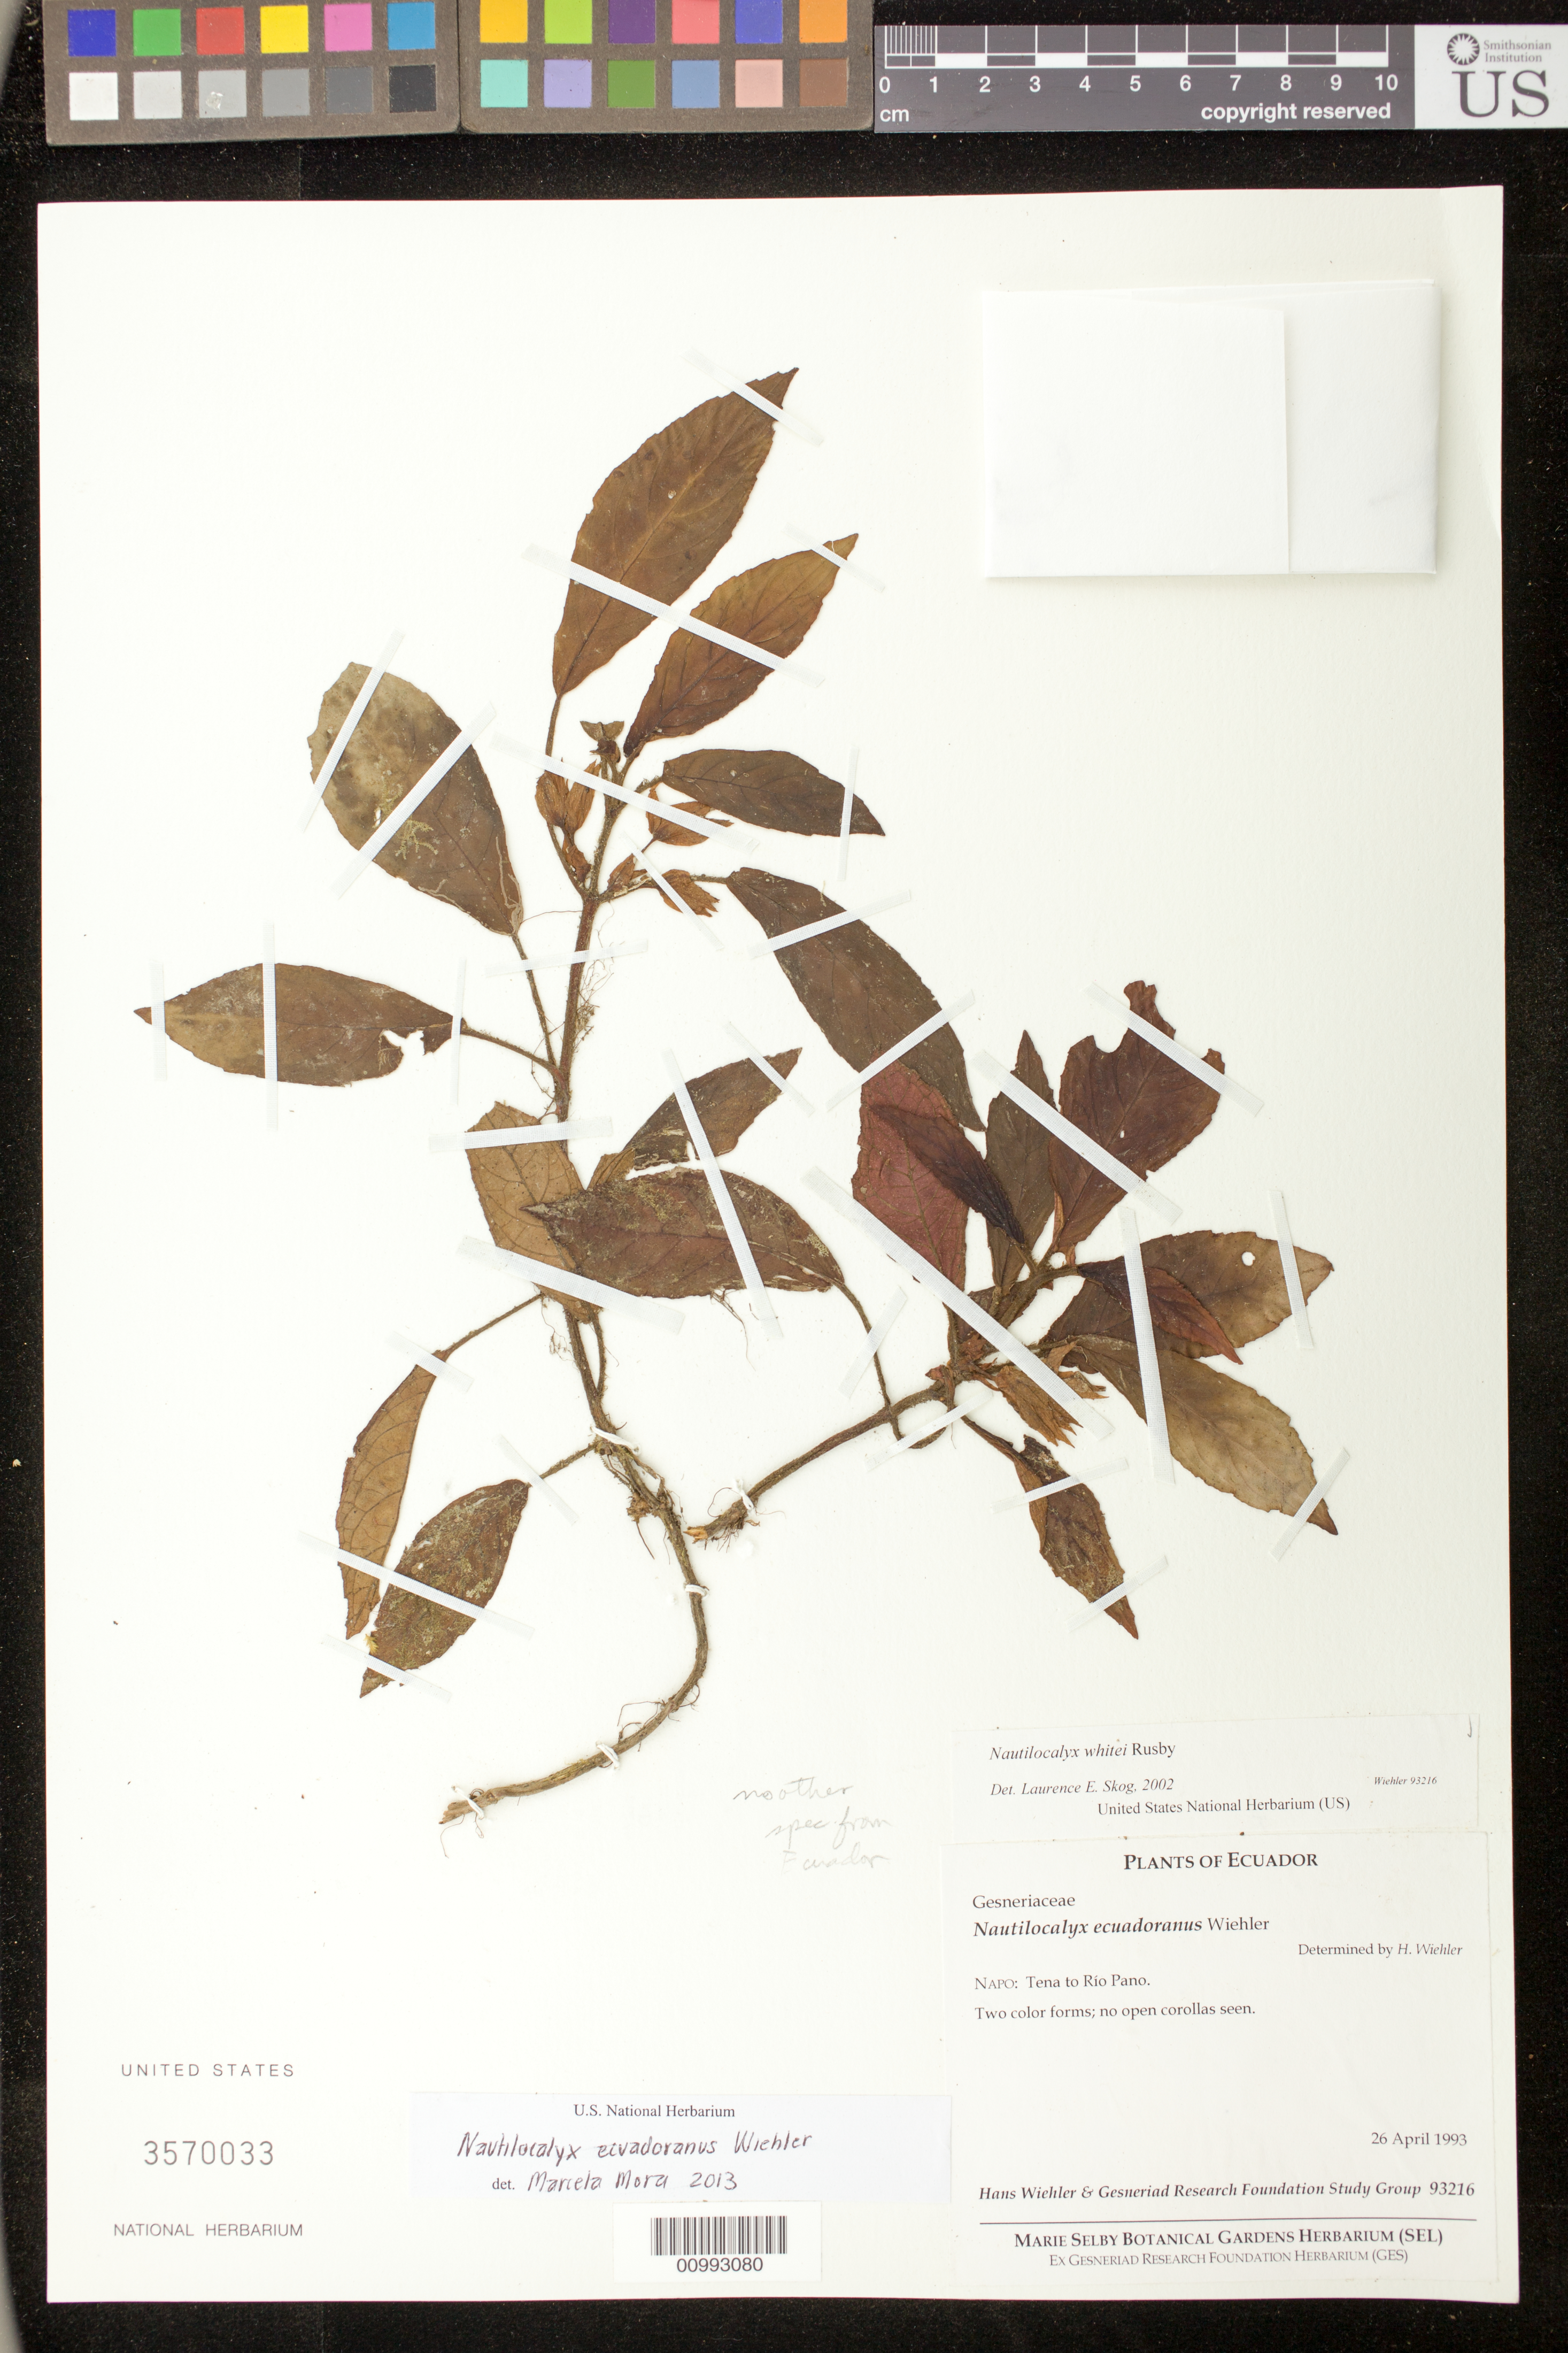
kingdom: Plantae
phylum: Tracheophyta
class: Magnoliopsida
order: Lamiales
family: Gesneriaceae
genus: Nautilocalyx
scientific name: Nautilocalyx ecuadoranus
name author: Wiehler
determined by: Mora, M. Marcela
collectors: H. J. Wiehler & Gesneriad Research Foundation Study Group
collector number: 93216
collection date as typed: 26 Apr 1993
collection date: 1993-04-26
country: Ecuador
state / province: Napo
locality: Napo: Tena to Río Pano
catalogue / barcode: US 3570033